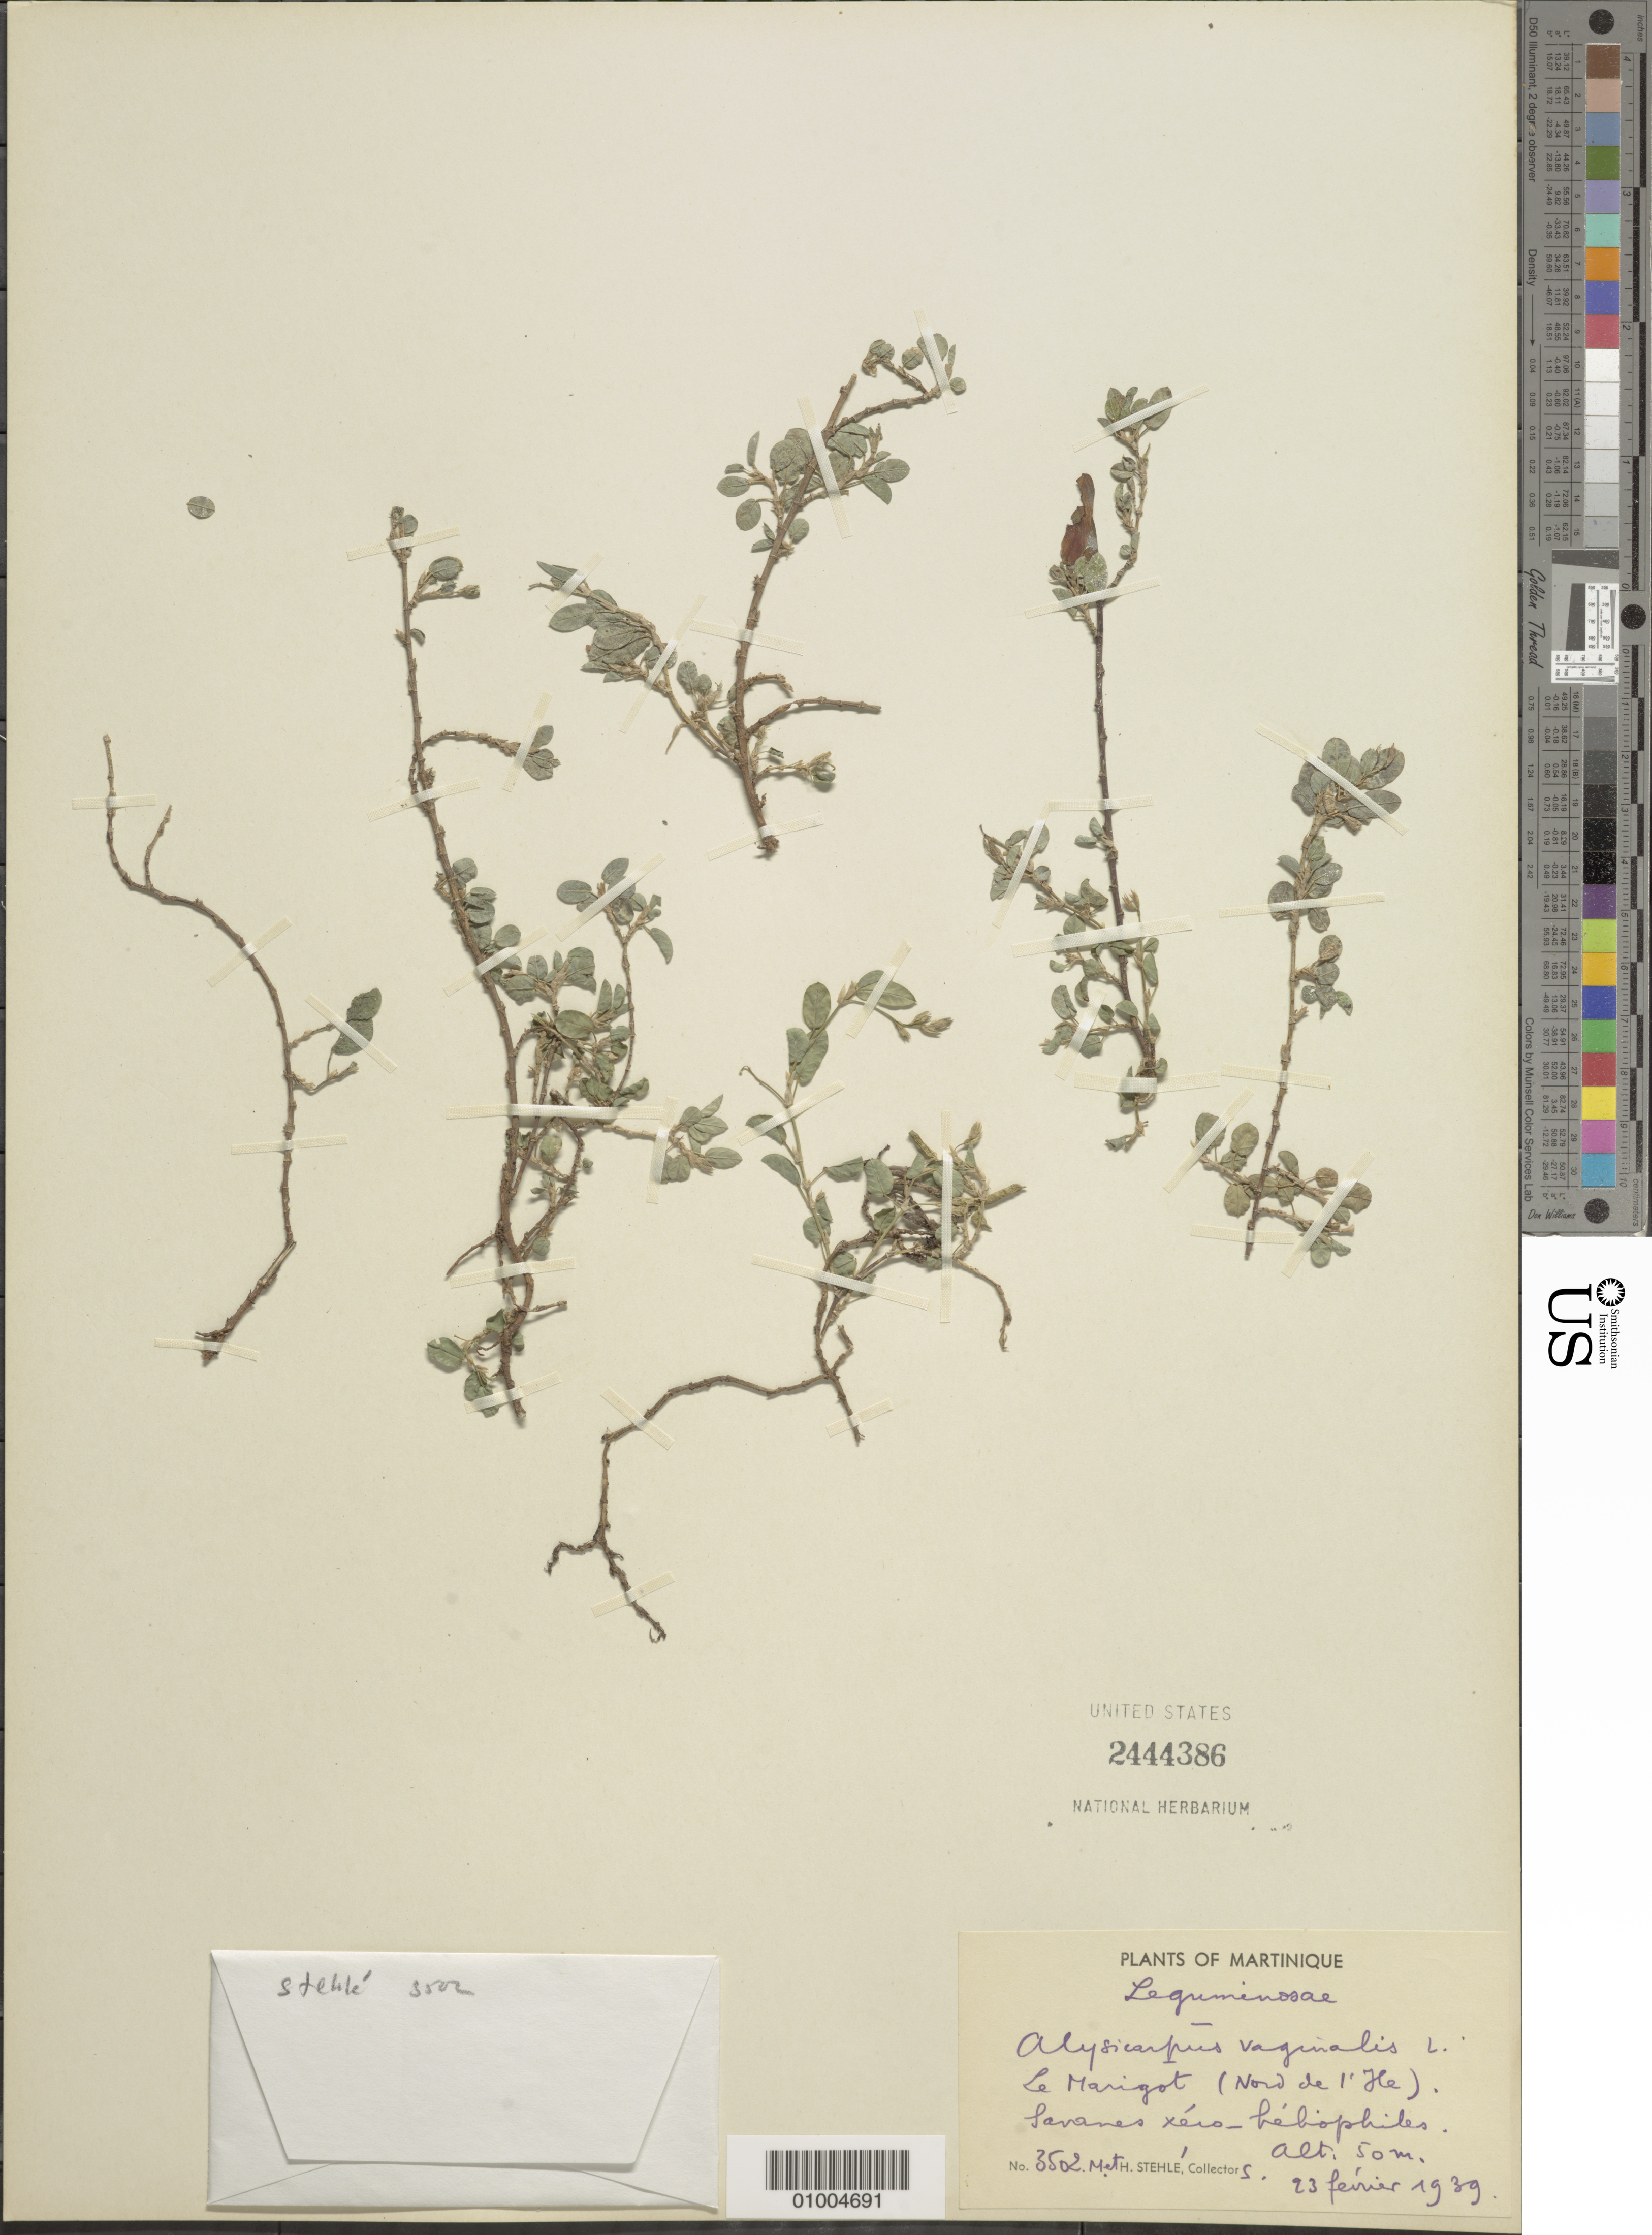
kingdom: Plantae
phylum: Tracheophyta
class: Magnoliopsida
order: Fabales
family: Fabaceae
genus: Alysicarpus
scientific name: Alysicarpus vaginalis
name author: (L.) DC.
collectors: H. Stehlé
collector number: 3502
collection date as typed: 23 Feb 1939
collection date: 1939-02-23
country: Martinique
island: Martinique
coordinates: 0 N, 0 E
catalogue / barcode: US 2444386